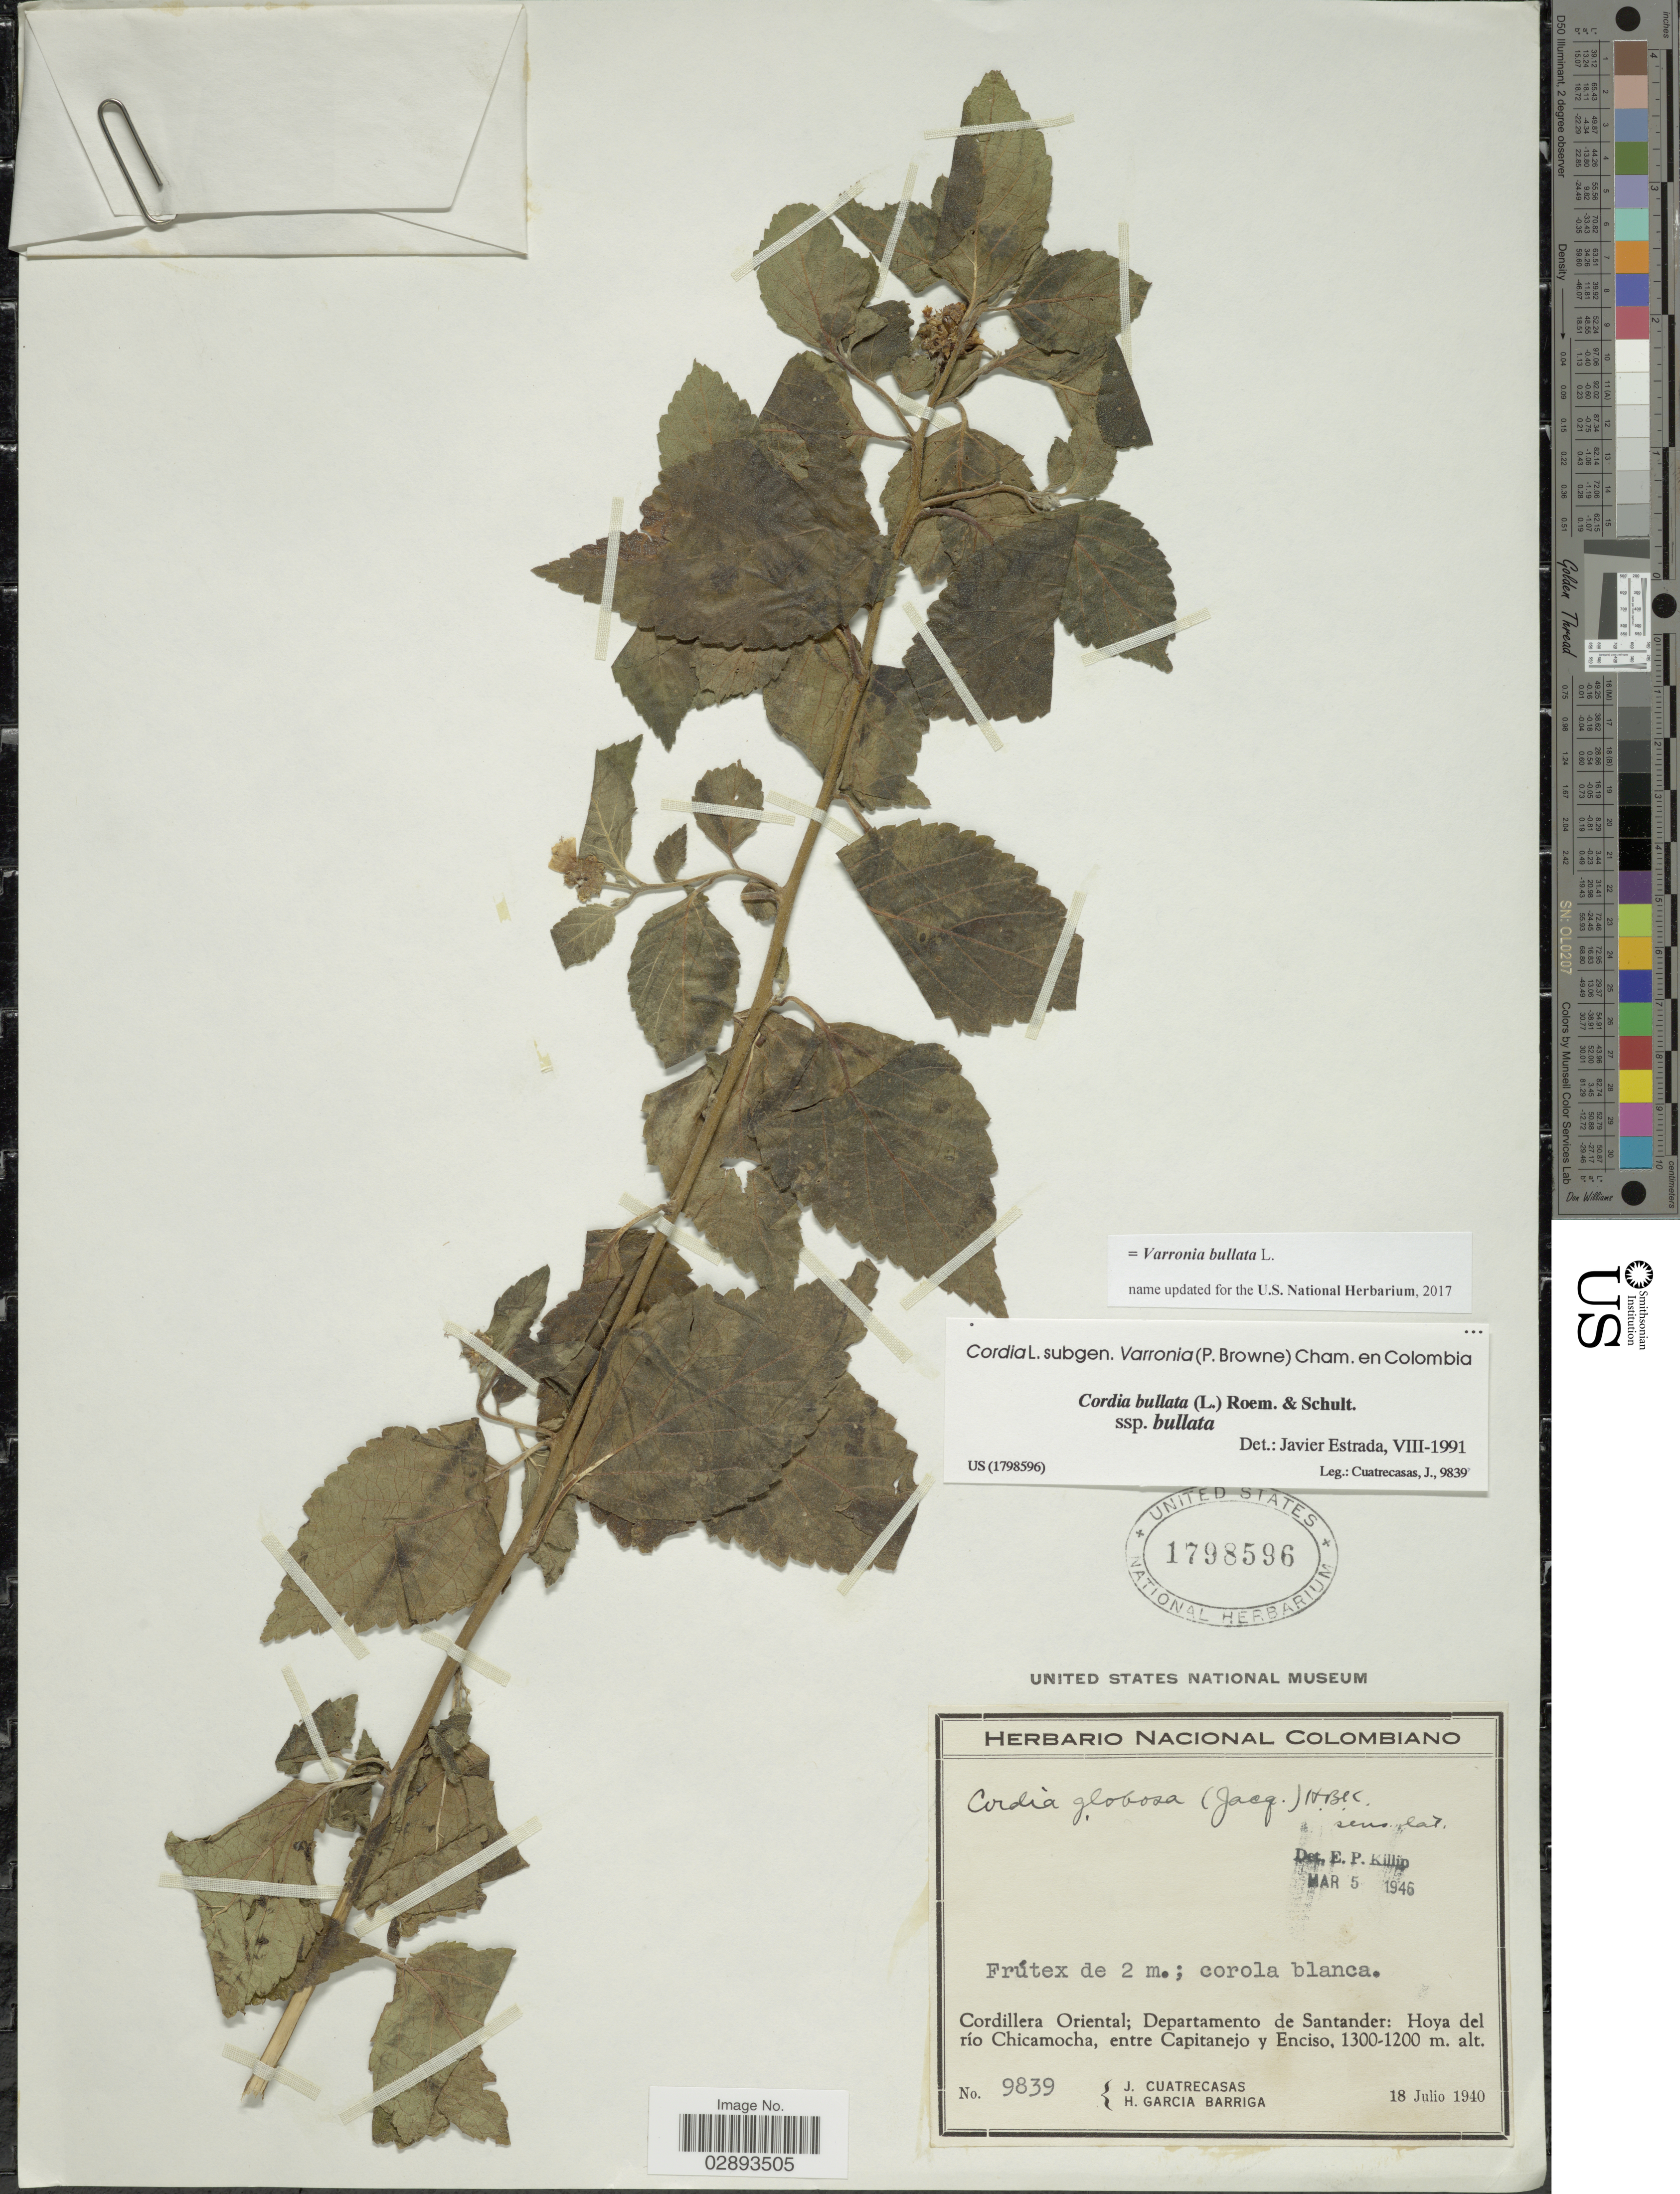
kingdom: Plantae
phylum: Tracheophyta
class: Magnoliopsida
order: Boraginales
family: Cordiaceae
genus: Varronia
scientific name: Varronia bullata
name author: L.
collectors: J. Cuatrecasas & H. García Barriga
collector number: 9839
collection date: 1940-07-18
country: Colombia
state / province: Santander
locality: Cordillera Oriental; Departamento de Santander: Hoya del río Chicamocha, entre Capitanejo y Enciso.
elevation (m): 1200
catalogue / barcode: US 1798596